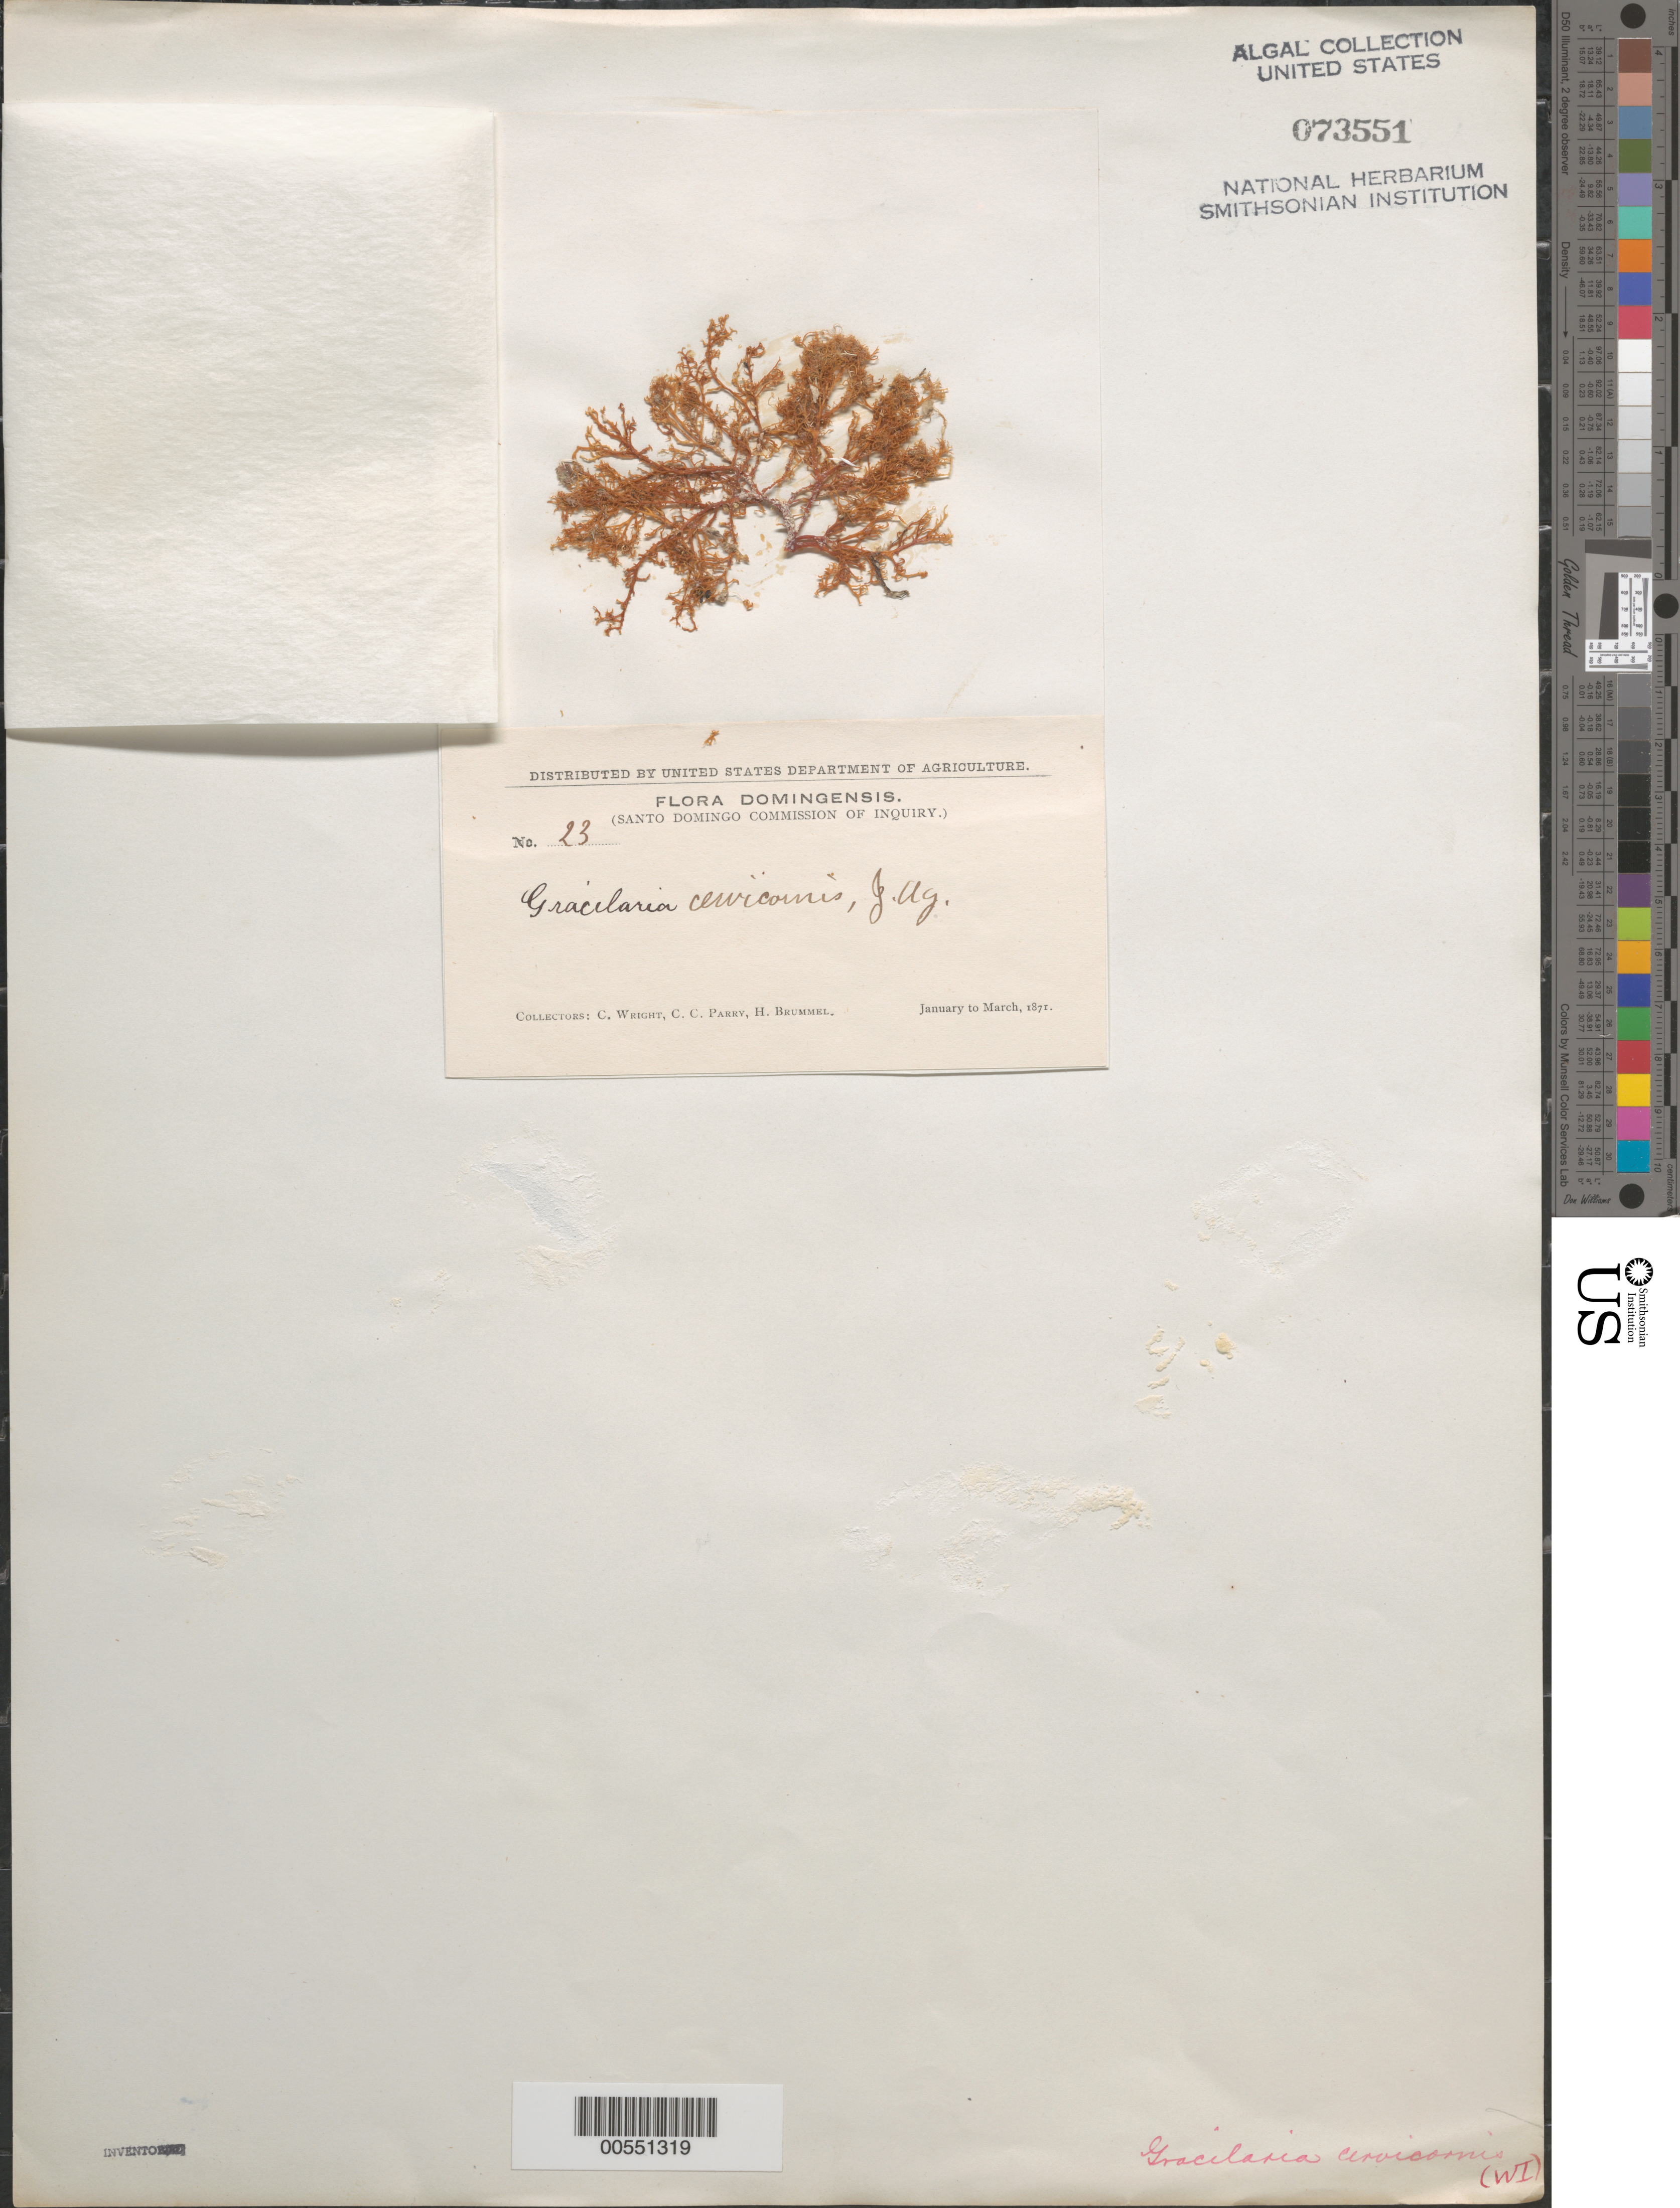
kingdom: Plantae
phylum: Rhodophyta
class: Florideophyceae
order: Gracilariales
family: Gracilariaceae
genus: Gracilaria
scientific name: Gracilaria cervicornis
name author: (Turner) J. Agardh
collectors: C. Wright, C. C. Parry & H. Brummel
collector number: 23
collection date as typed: Jan 1871 to -- Mar 1871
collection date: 1871-01/1871-03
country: Dominican Republic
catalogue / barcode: US 73551